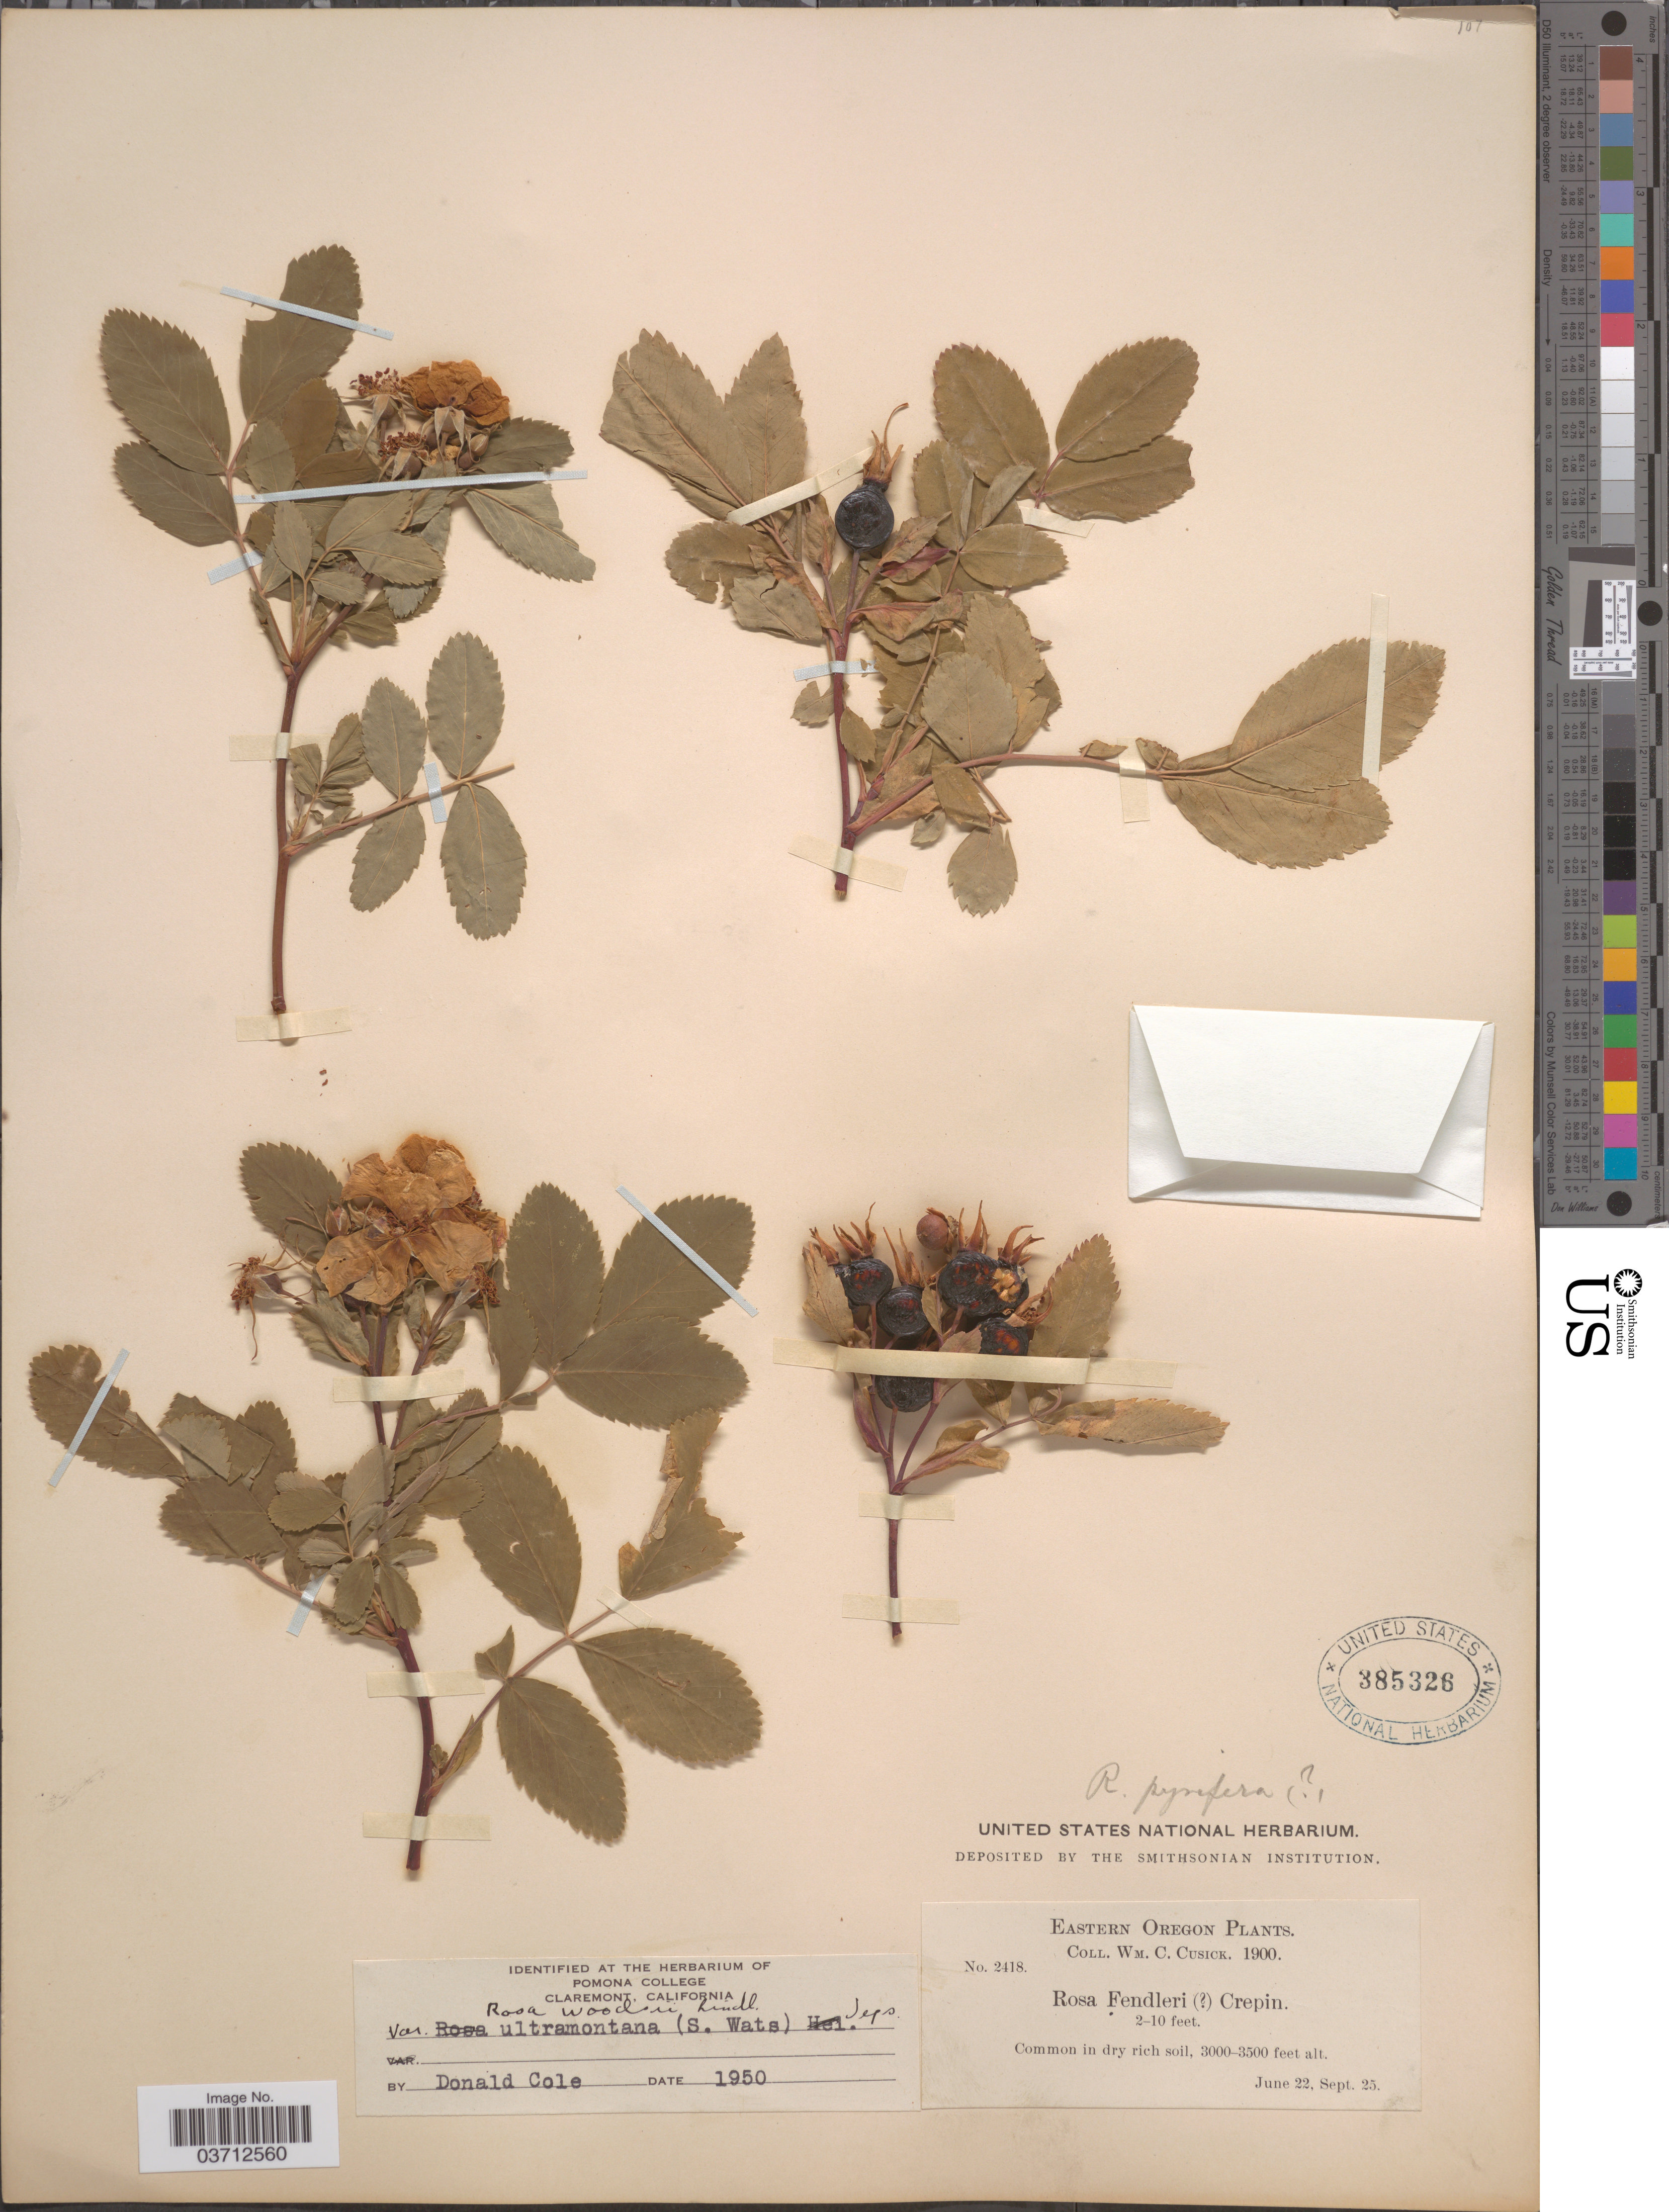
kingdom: Plantae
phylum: Tracheophyta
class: Magnoliopsida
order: Rosales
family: Rosaceae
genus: Rosa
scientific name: Rosa woodsii var. ultramontana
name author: Lindl.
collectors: W. C. Cusick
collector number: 2418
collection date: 1900-06-22/1900-09-25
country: United States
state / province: Oregon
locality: Eastern Oregon.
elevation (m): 914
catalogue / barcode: US 385326